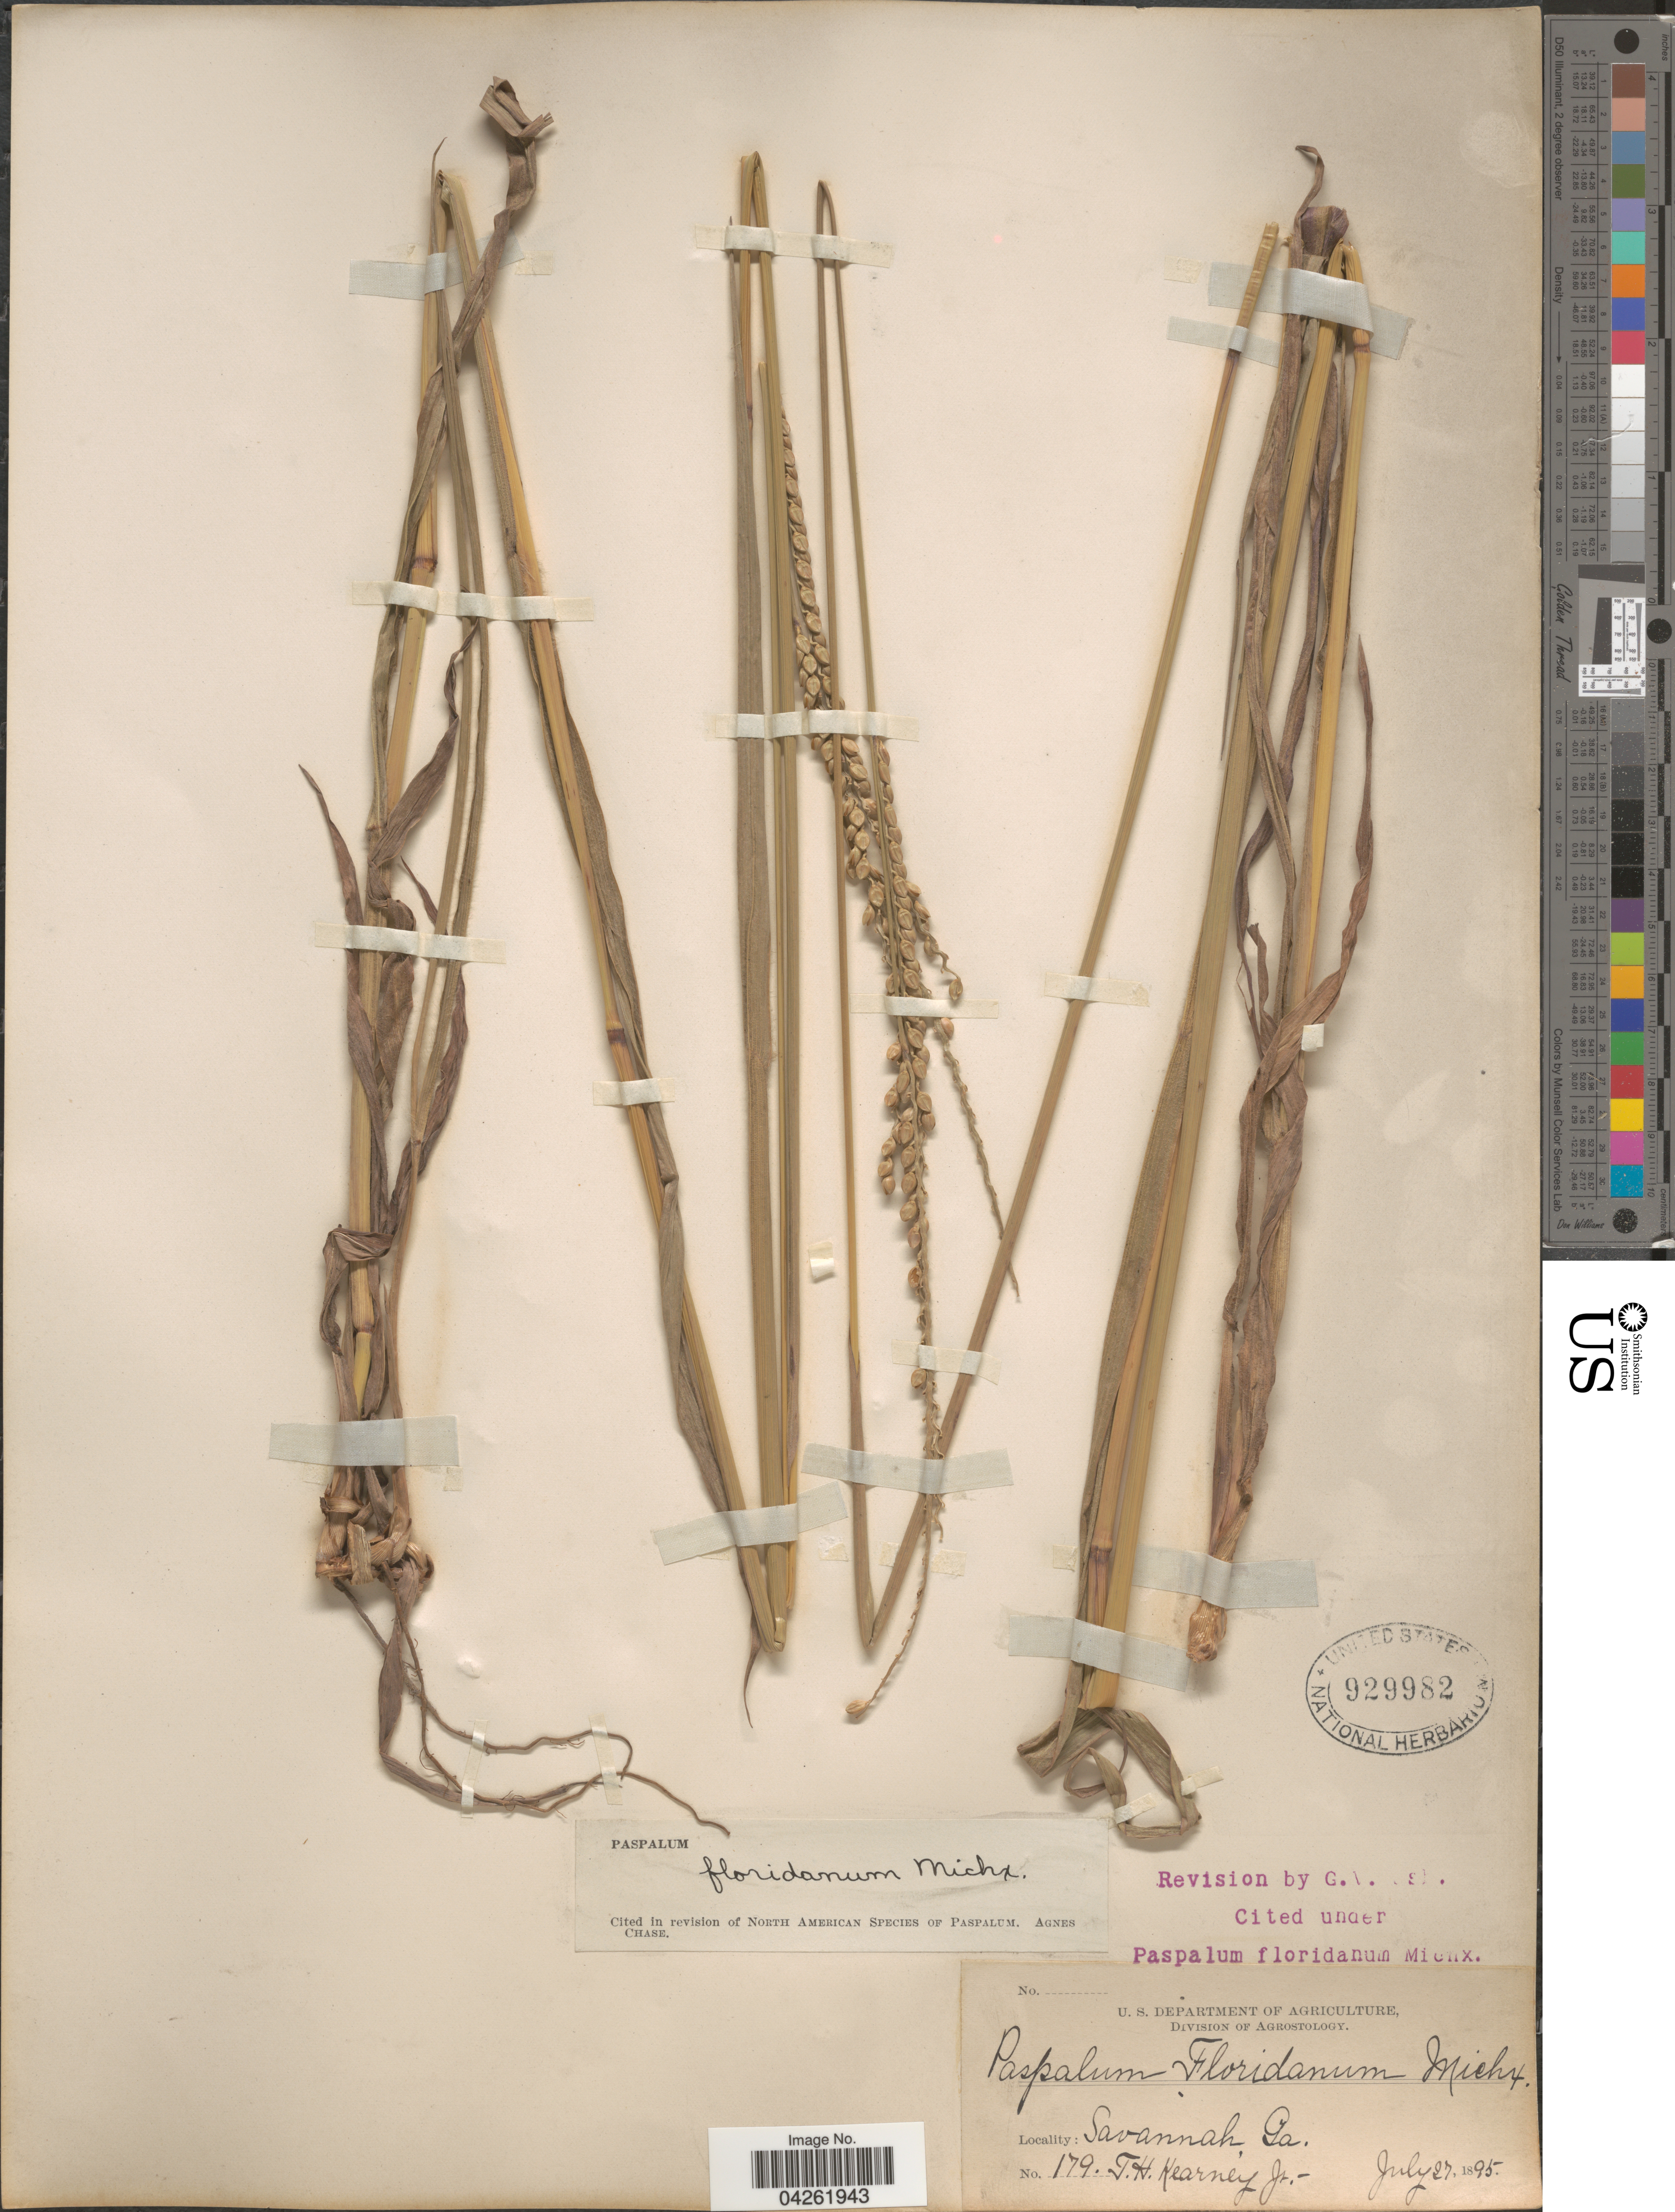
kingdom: Plantae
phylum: Tracheophyta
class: Liliopsida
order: Poales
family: Poaceae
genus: Paspalum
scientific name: Paspalum floridanum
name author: Michx.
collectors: T. H. Kearney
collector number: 179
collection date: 1895-07-27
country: United States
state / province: Georgia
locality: Savannah.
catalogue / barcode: US 929982